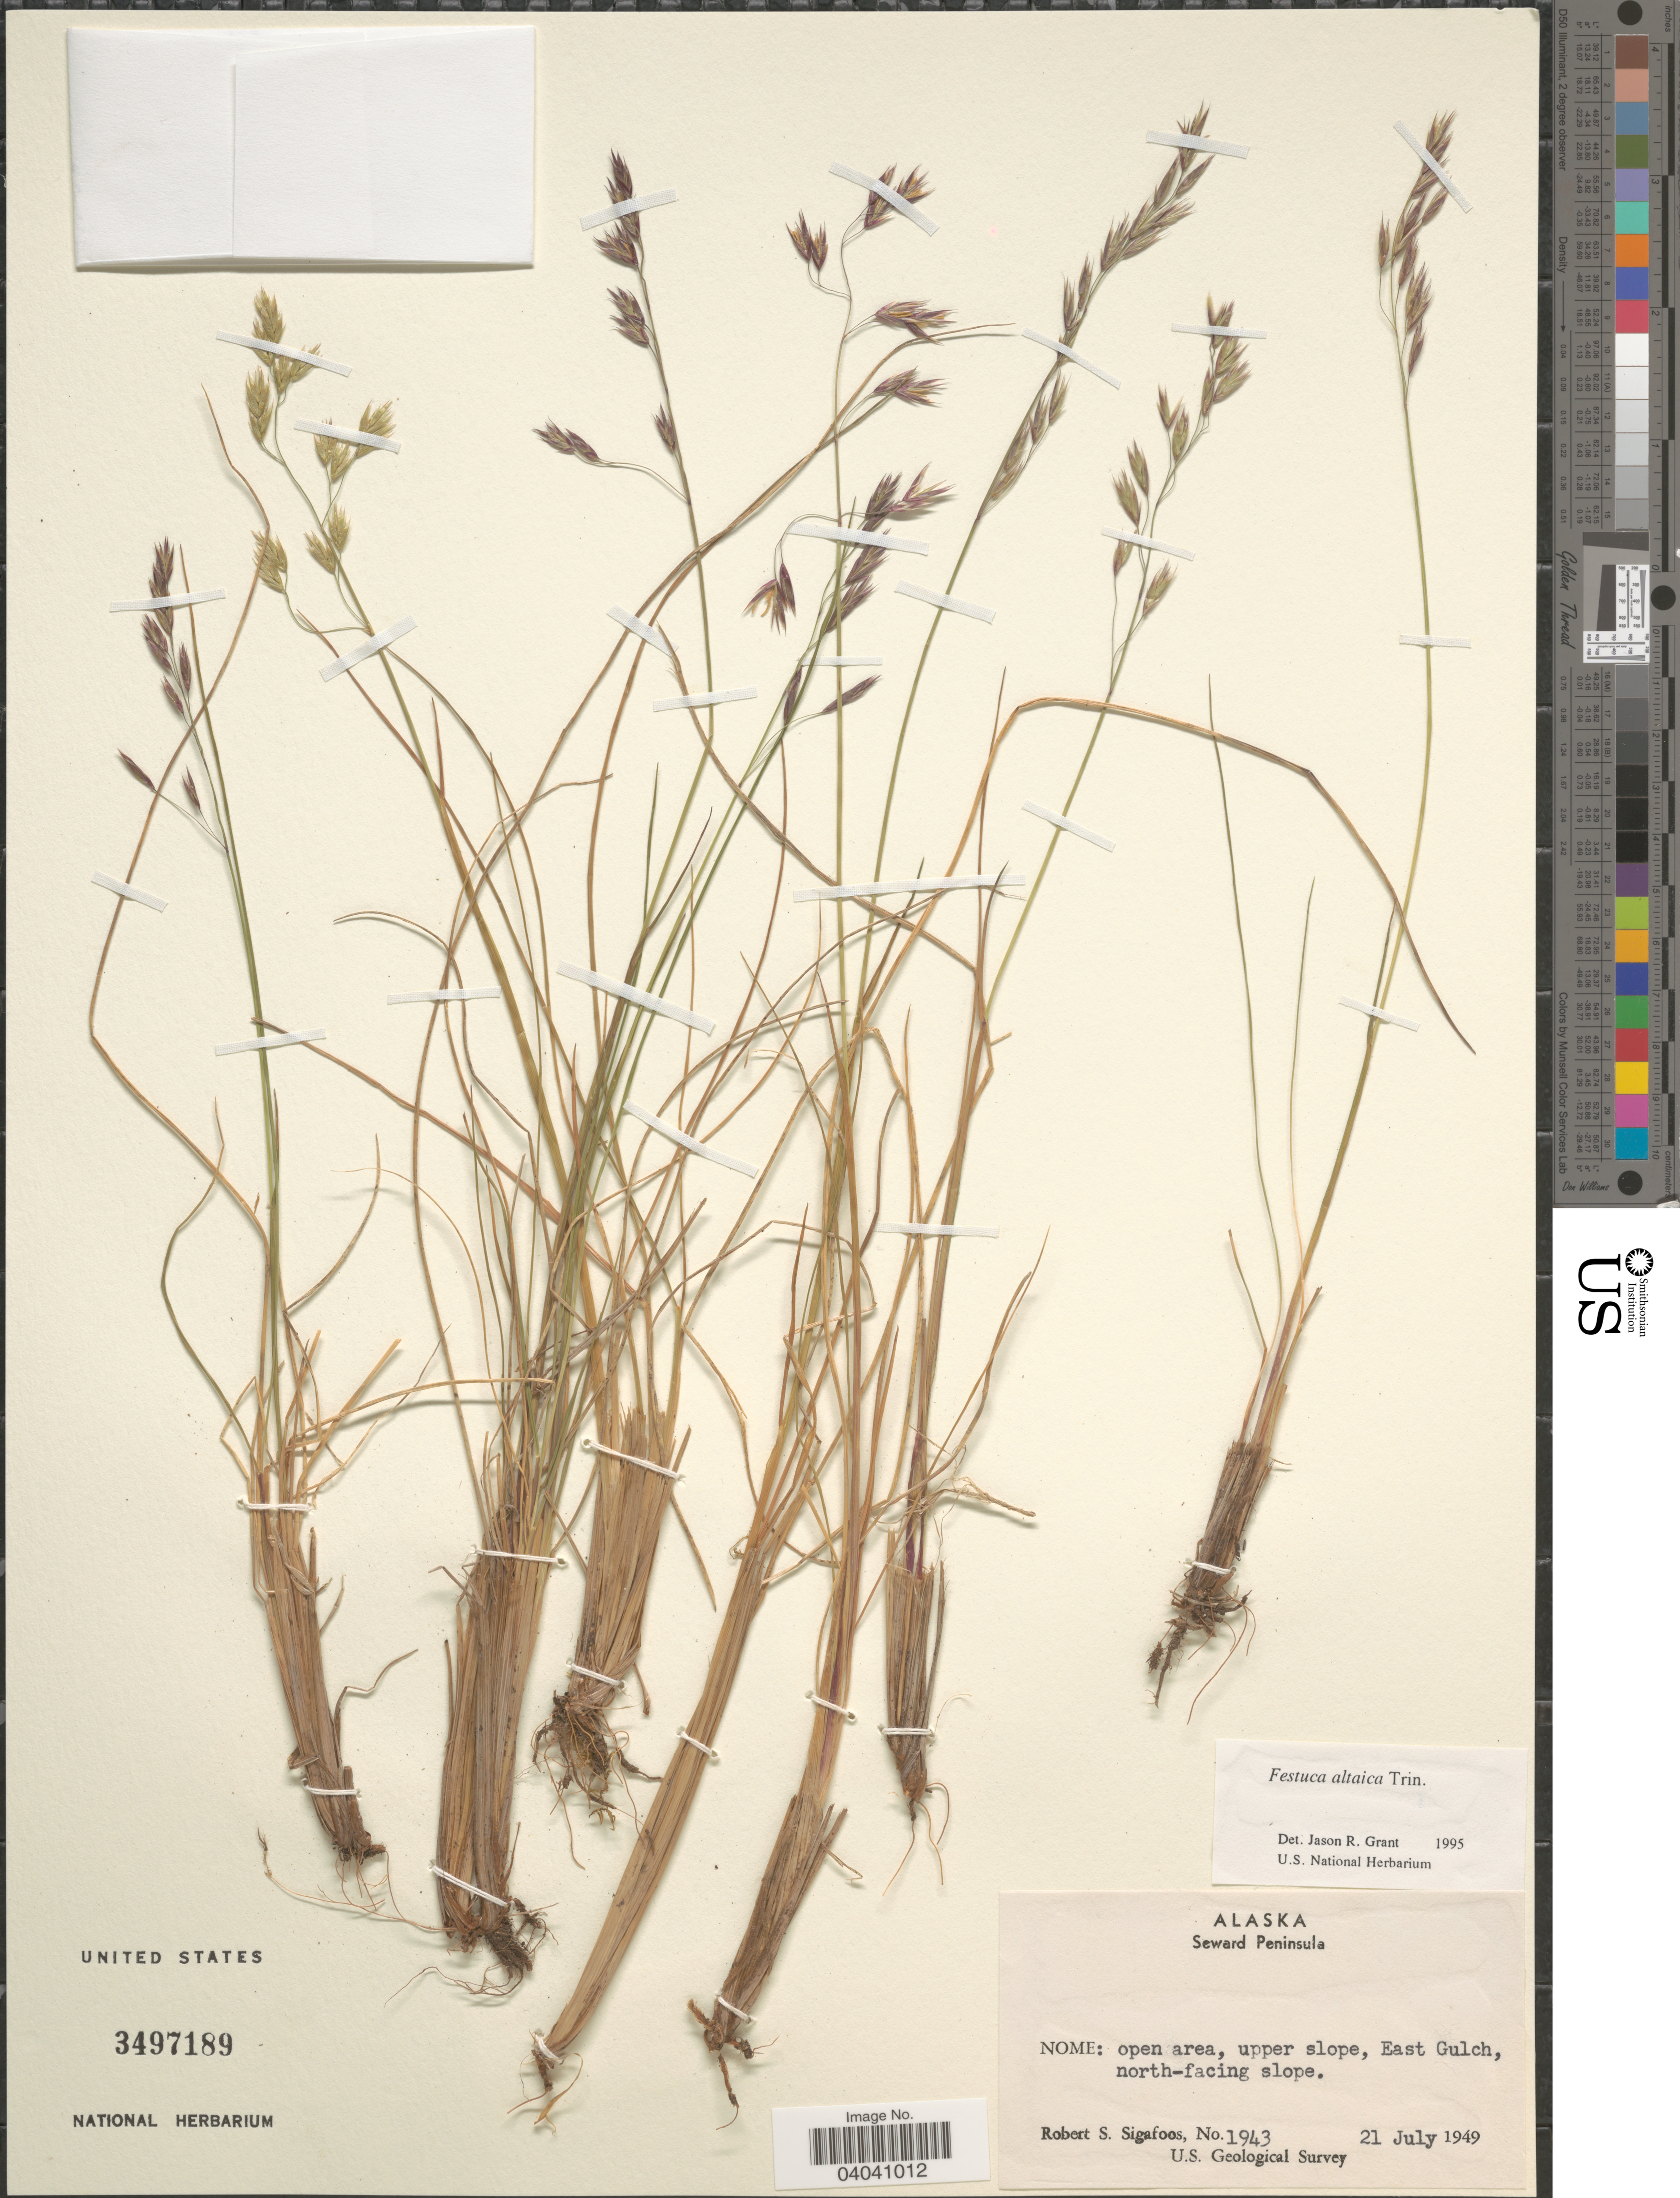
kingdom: Plantae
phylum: Tracheophyta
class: Liliopsida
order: Poales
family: Poaceae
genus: Festuca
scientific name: Festuca altaica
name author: Trin.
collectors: R. Sigafoos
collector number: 1943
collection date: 1949-07-21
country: United States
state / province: Alaska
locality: Seward Peninsula. Nome: open area, upper slope, East Gulch, north-facing slope.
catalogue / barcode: US 3497189